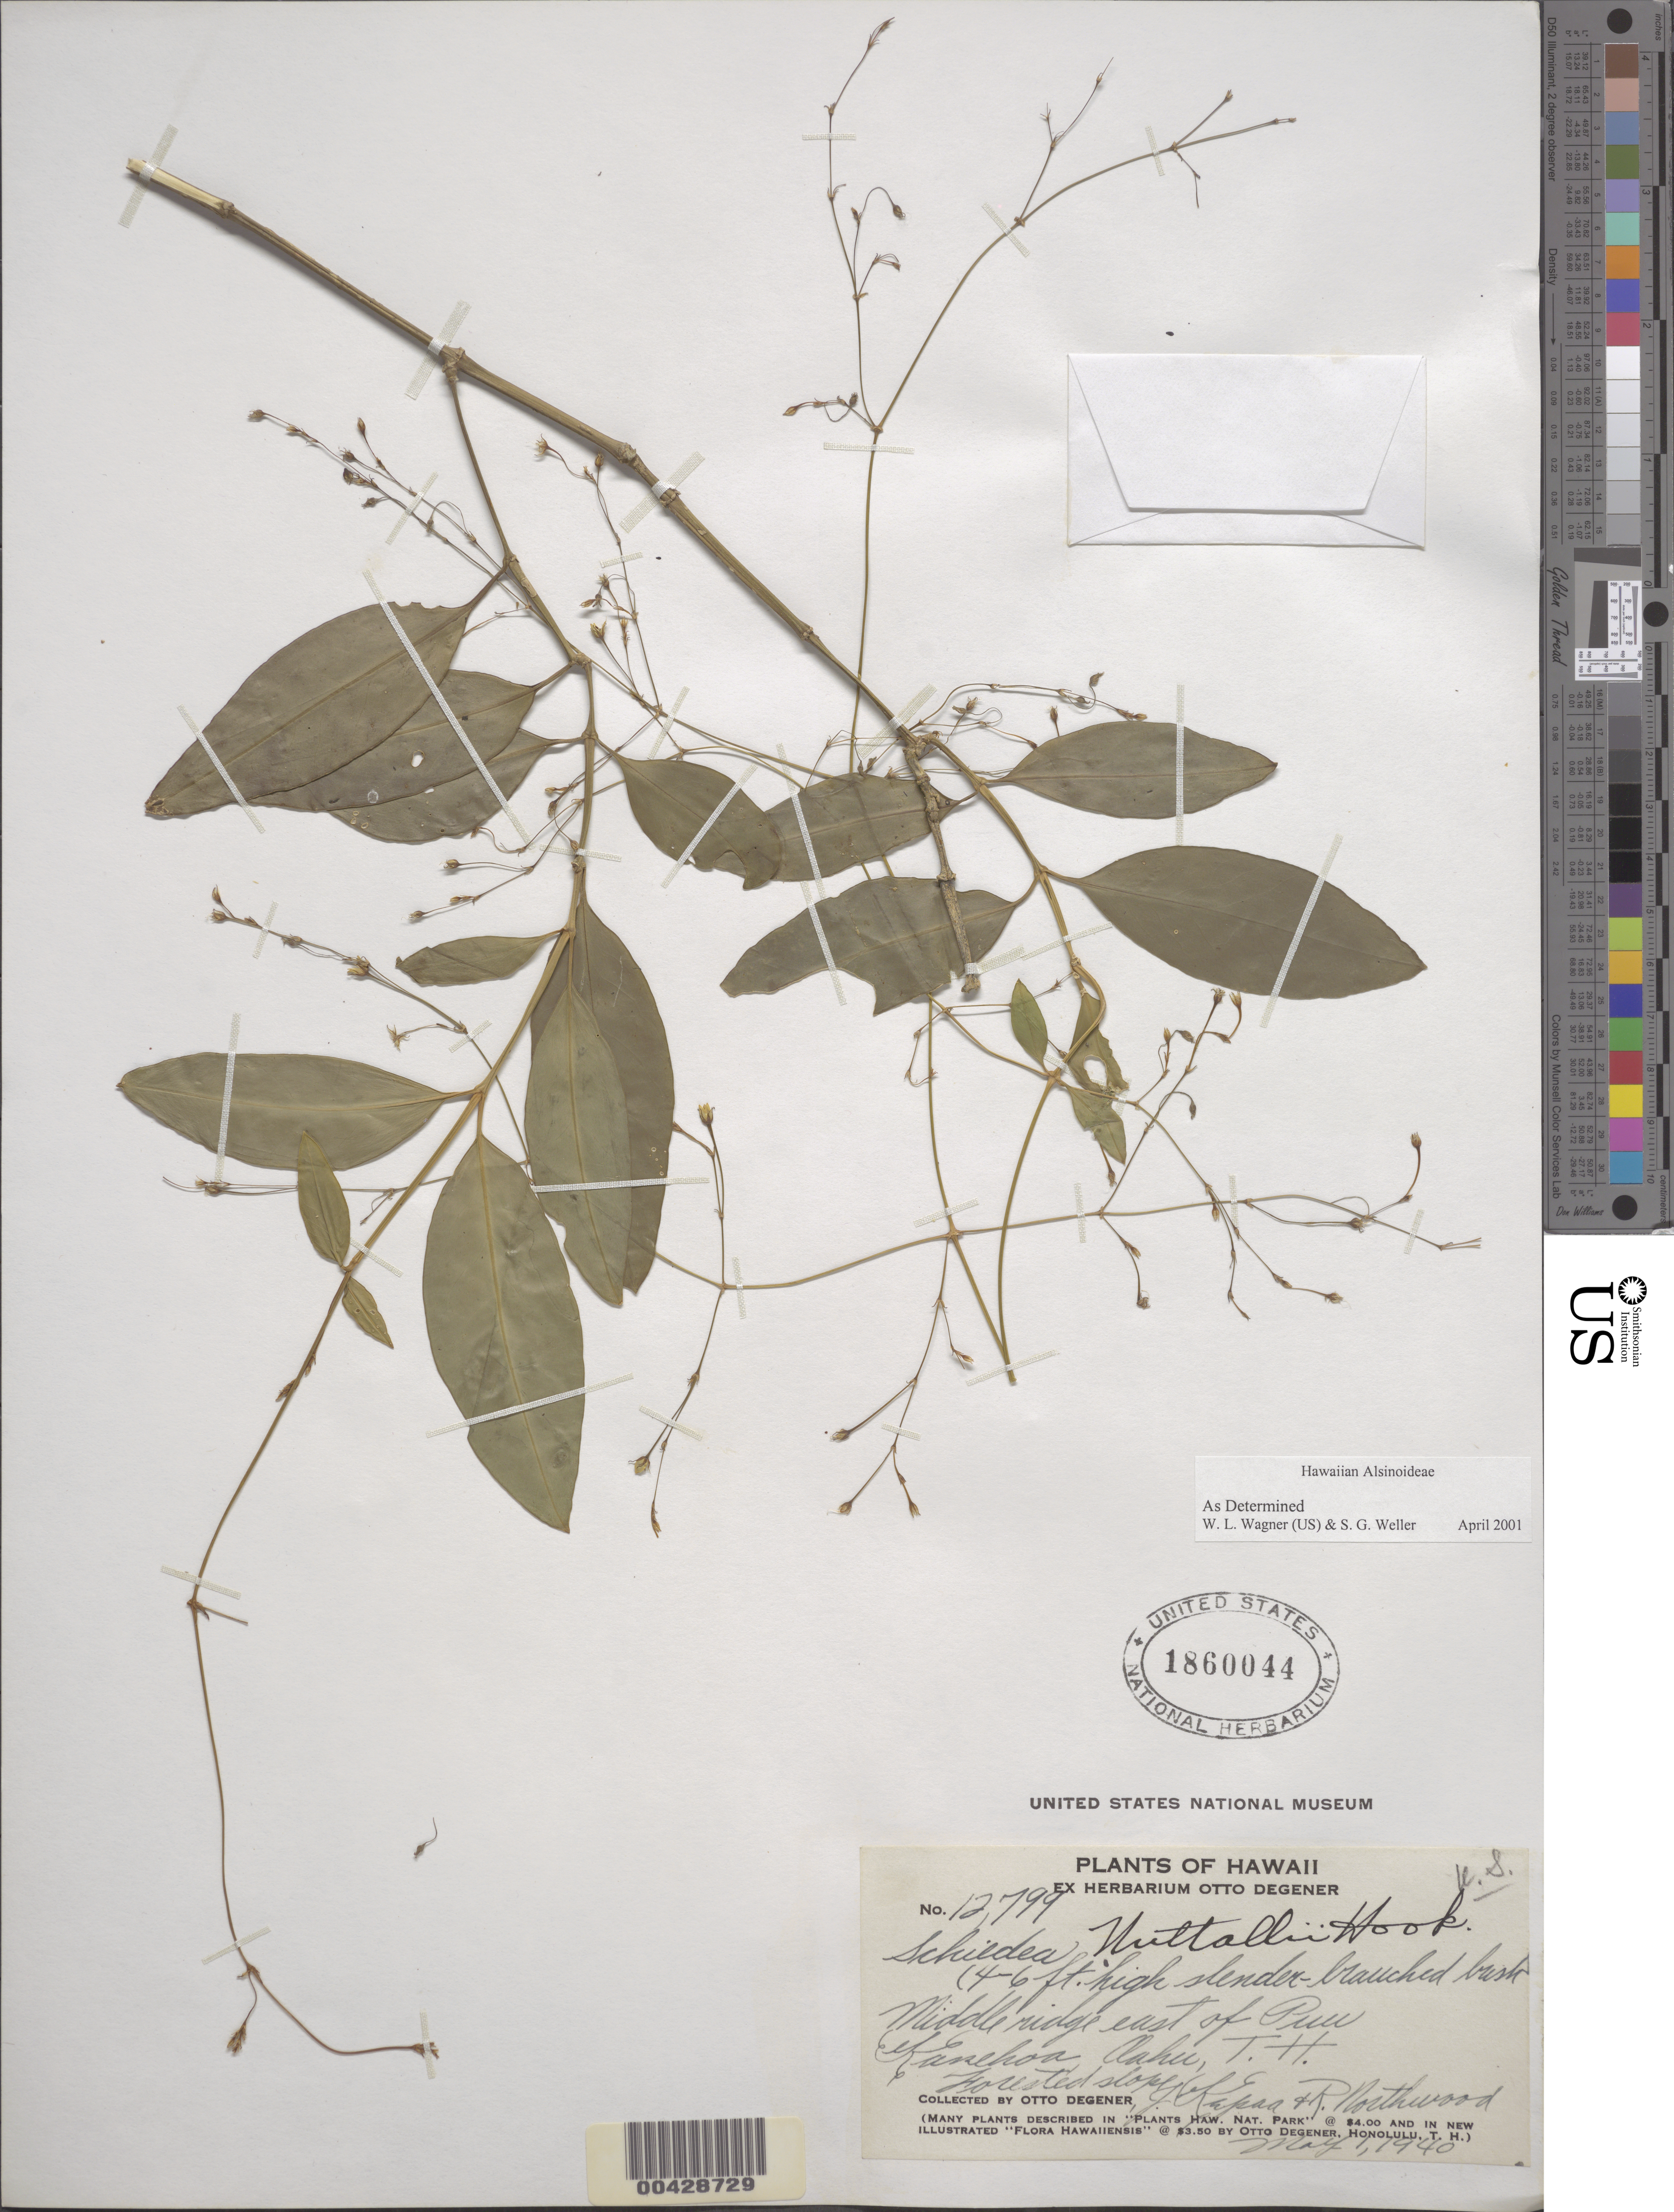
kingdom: Plantae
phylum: Tracheophyta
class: Magnoliopsida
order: Caryophyllales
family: Caryophyllaceae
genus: Schiedea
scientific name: Schiedea nuttallii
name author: Hook.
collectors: O. Degener, J. Kepaa & R. Northwood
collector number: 12799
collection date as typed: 1 May 1940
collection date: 1940-05-01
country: United States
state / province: Hawaii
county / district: Honolulu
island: Oahu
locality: middle ridge east of Puu Kanehoa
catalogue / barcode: US 1860044